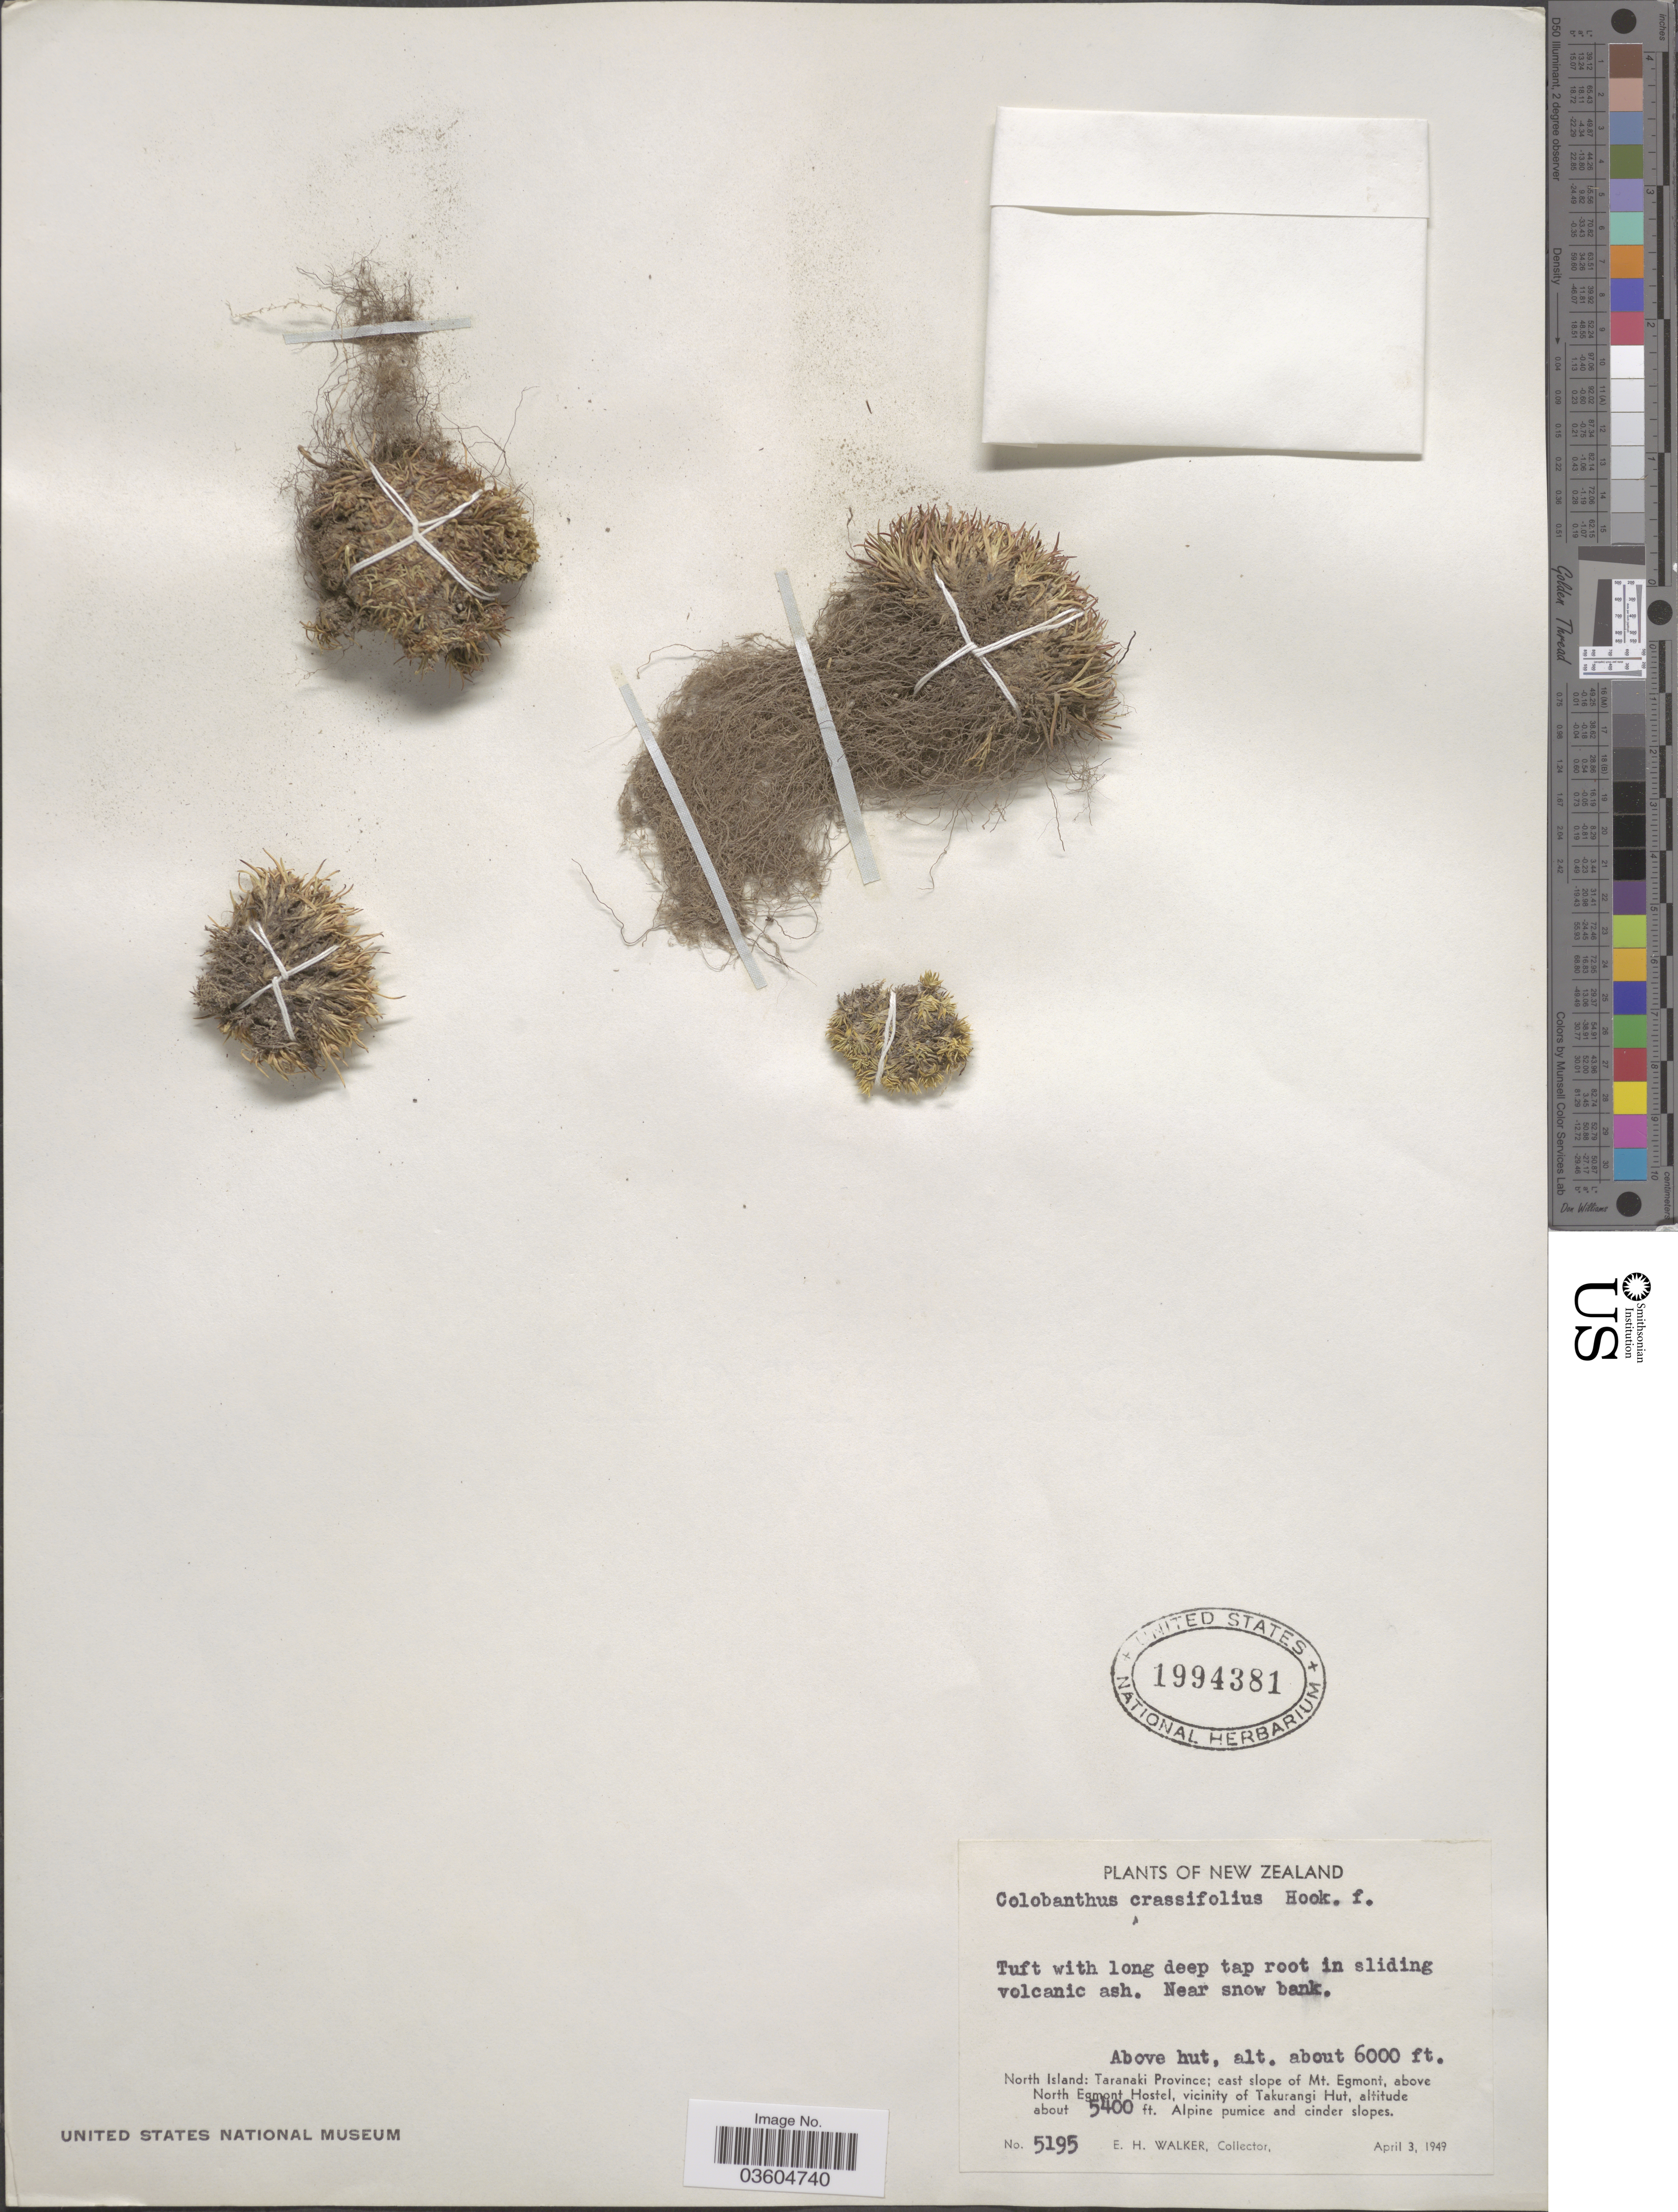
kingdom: Plantae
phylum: Tracheophyta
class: Magnoliopsida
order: Caryophyllales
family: Caryophyllaceae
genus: Colobanthus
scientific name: Colobanthus crassifolius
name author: (d'Urv.) Hook. f.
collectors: E. H. Walker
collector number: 5195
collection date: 1949-04-03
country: New Zealand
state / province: Taranaki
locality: North Island; east slope of Mt. Egmont, above North Egmont Hostel, vicinity of Takurangi Hut.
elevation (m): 1829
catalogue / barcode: US 1994381